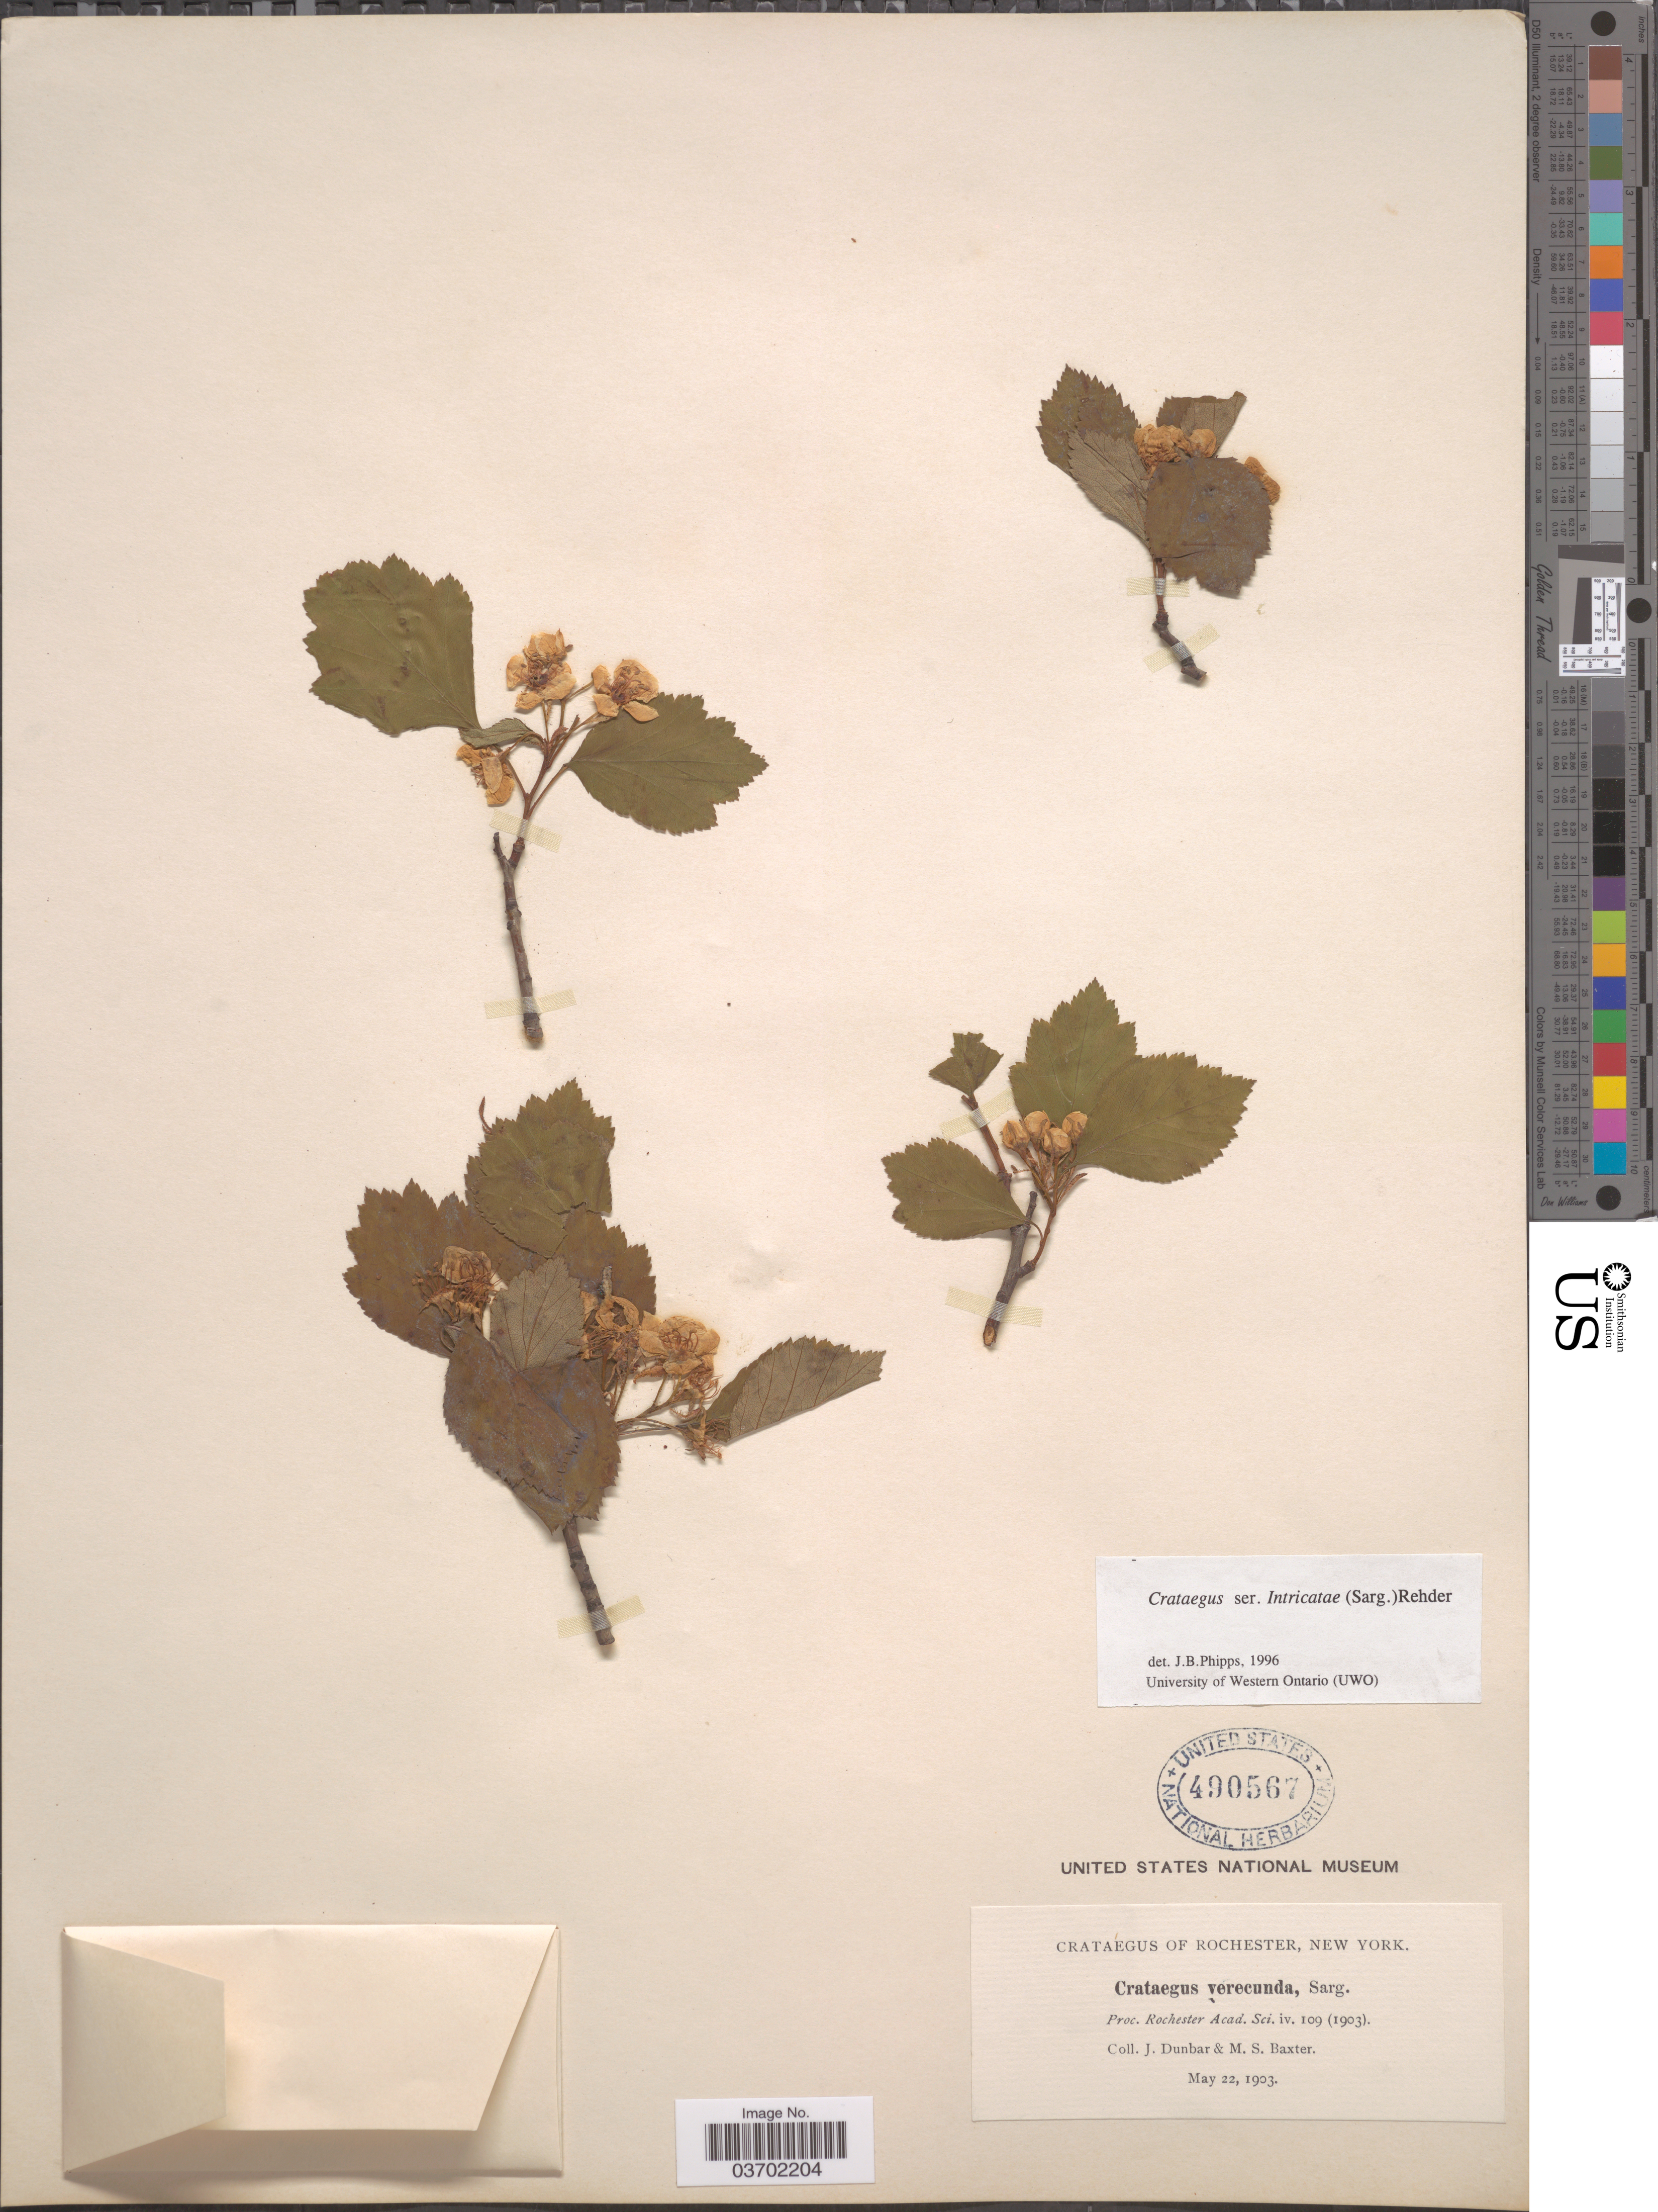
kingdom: Plantae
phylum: Tracheophyta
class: Magnoliopsida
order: Rosales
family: Rosaceae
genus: Crataegus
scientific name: Crataegus verecunda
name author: Sarg.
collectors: J. Dunbar & M. Baxter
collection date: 1903-05-22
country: United States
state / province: New York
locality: Rochester.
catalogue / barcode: US 490567